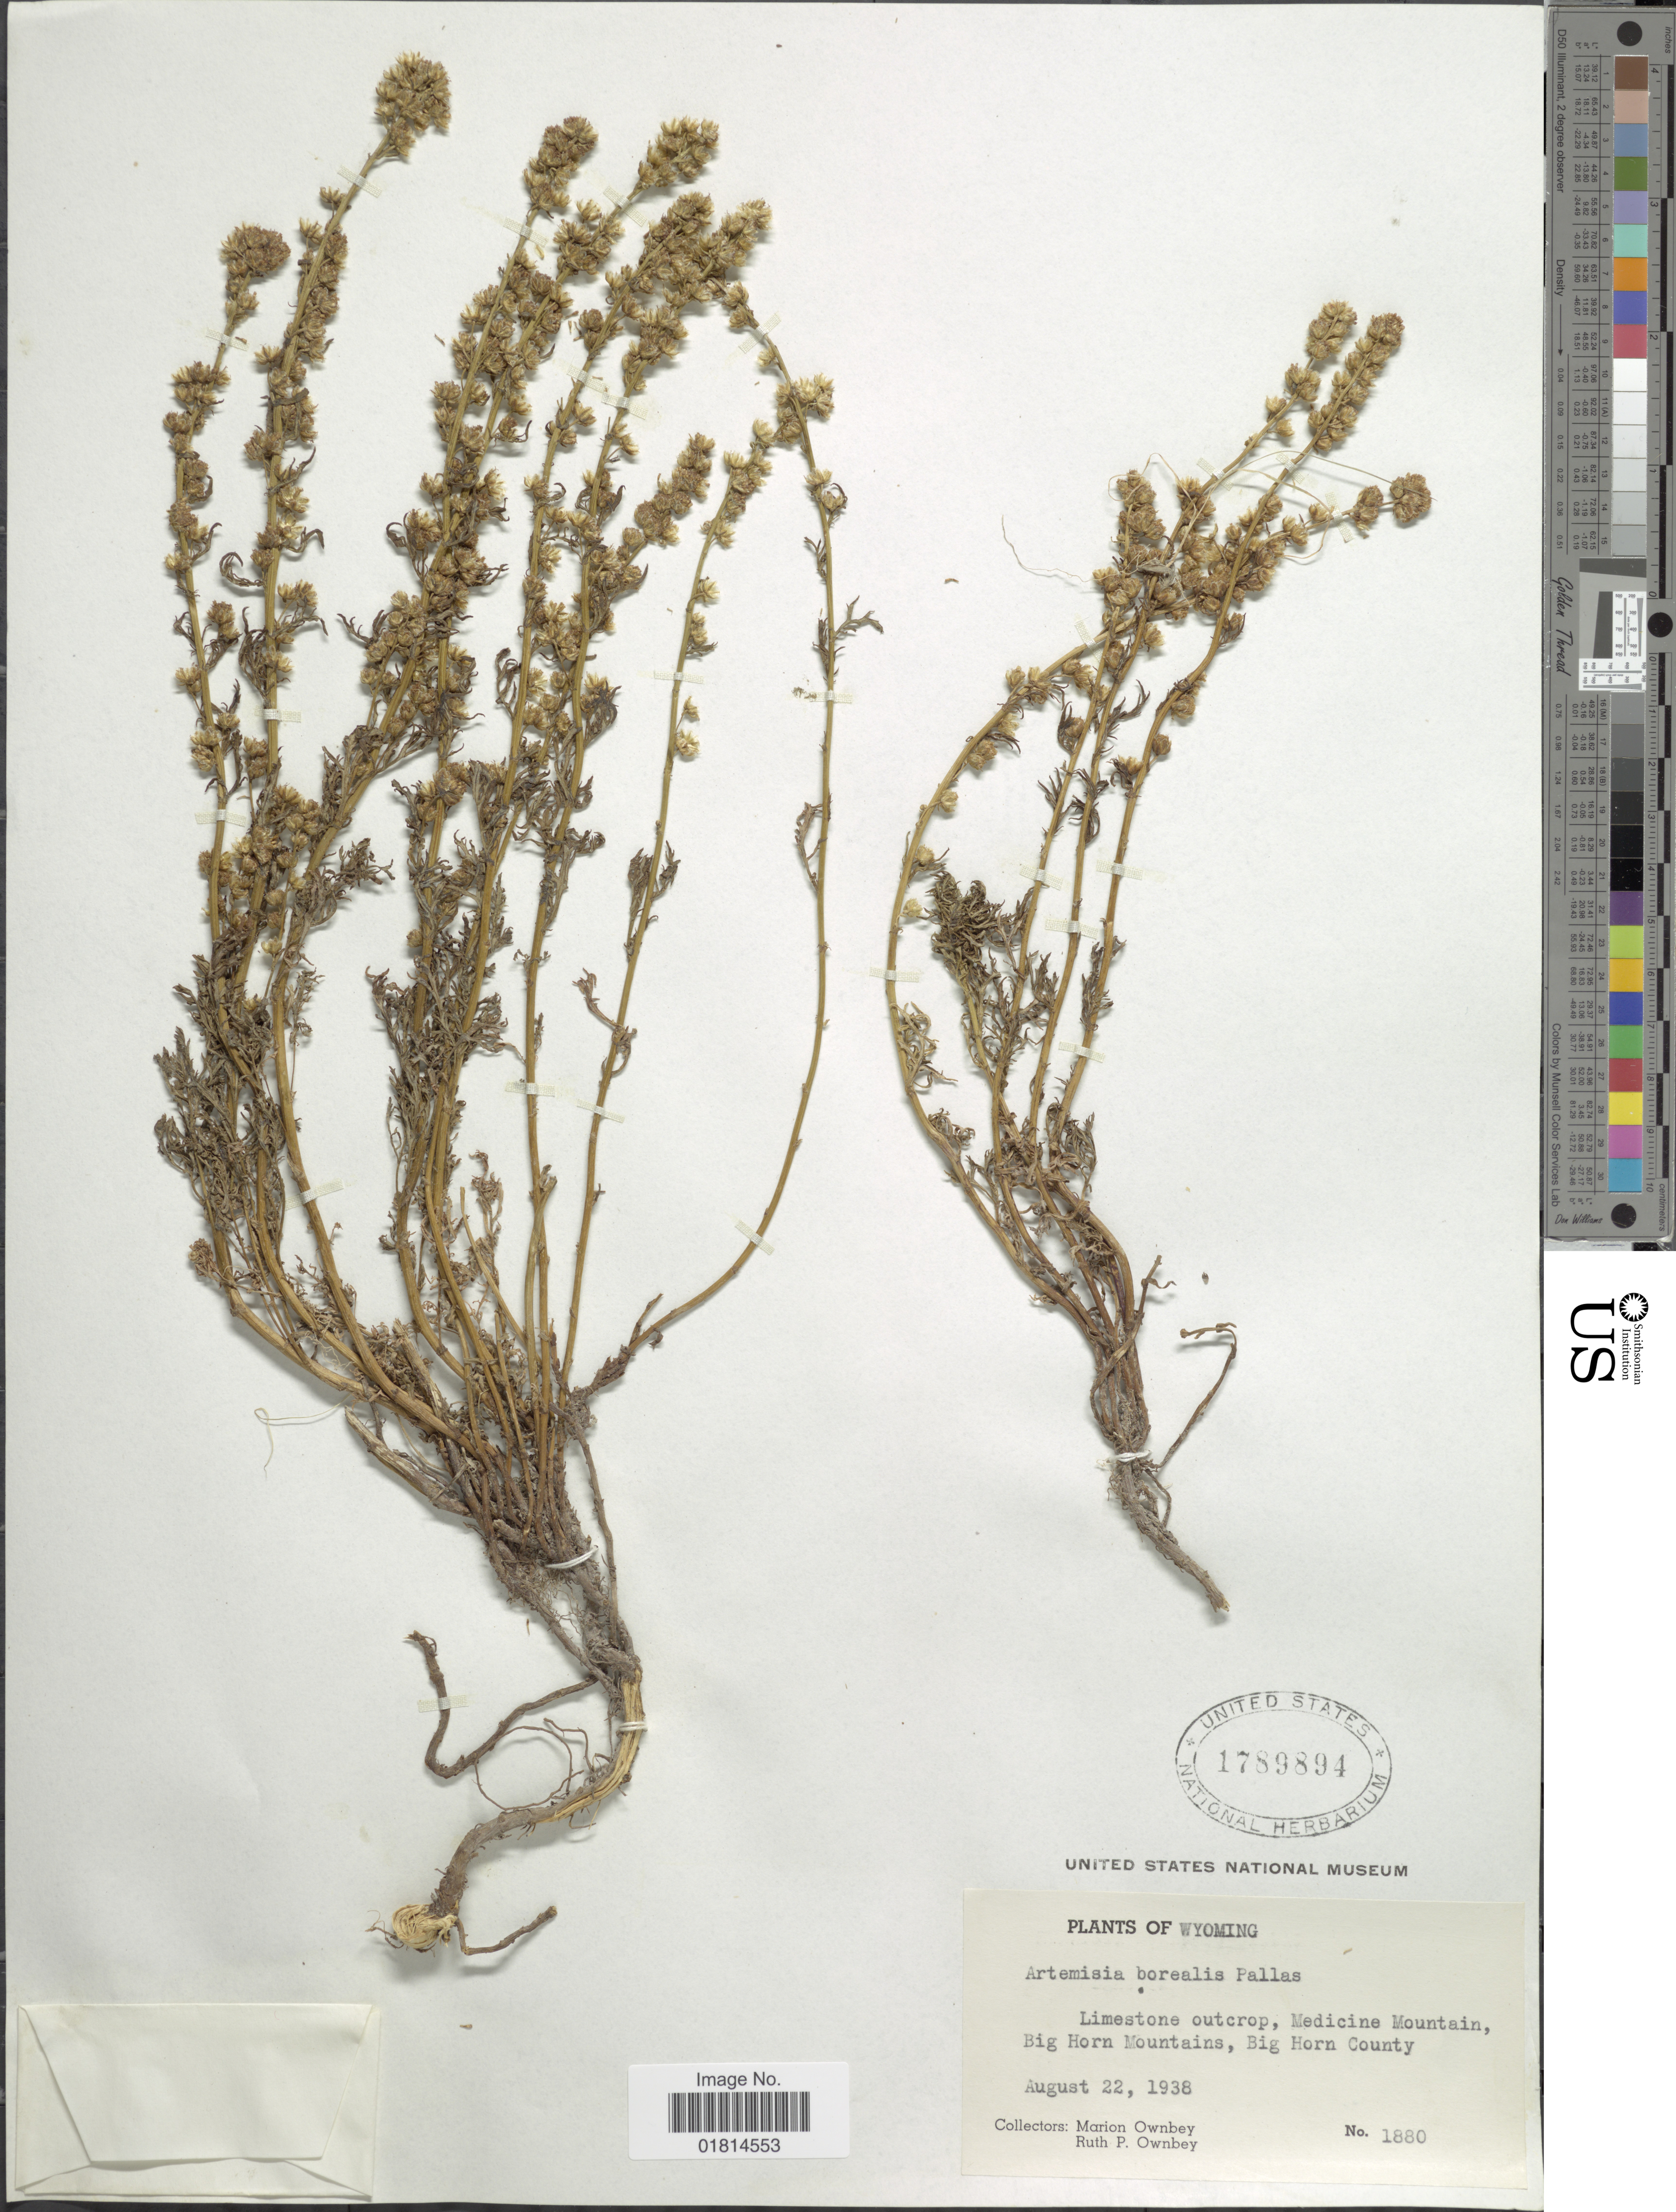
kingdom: Plantae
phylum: Tracheophyta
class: Magnoliopsida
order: Asterales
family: Asteraceae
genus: Artemisia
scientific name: Artemisia borealis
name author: Pall.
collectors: F. M. Ownbey & R. Ownbey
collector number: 1880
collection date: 1938-08-22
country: United States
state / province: Wyoming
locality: Limestone outcrop, Medicine Mountain, Big Horn Mountains, Big Horn County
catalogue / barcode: US 1789894